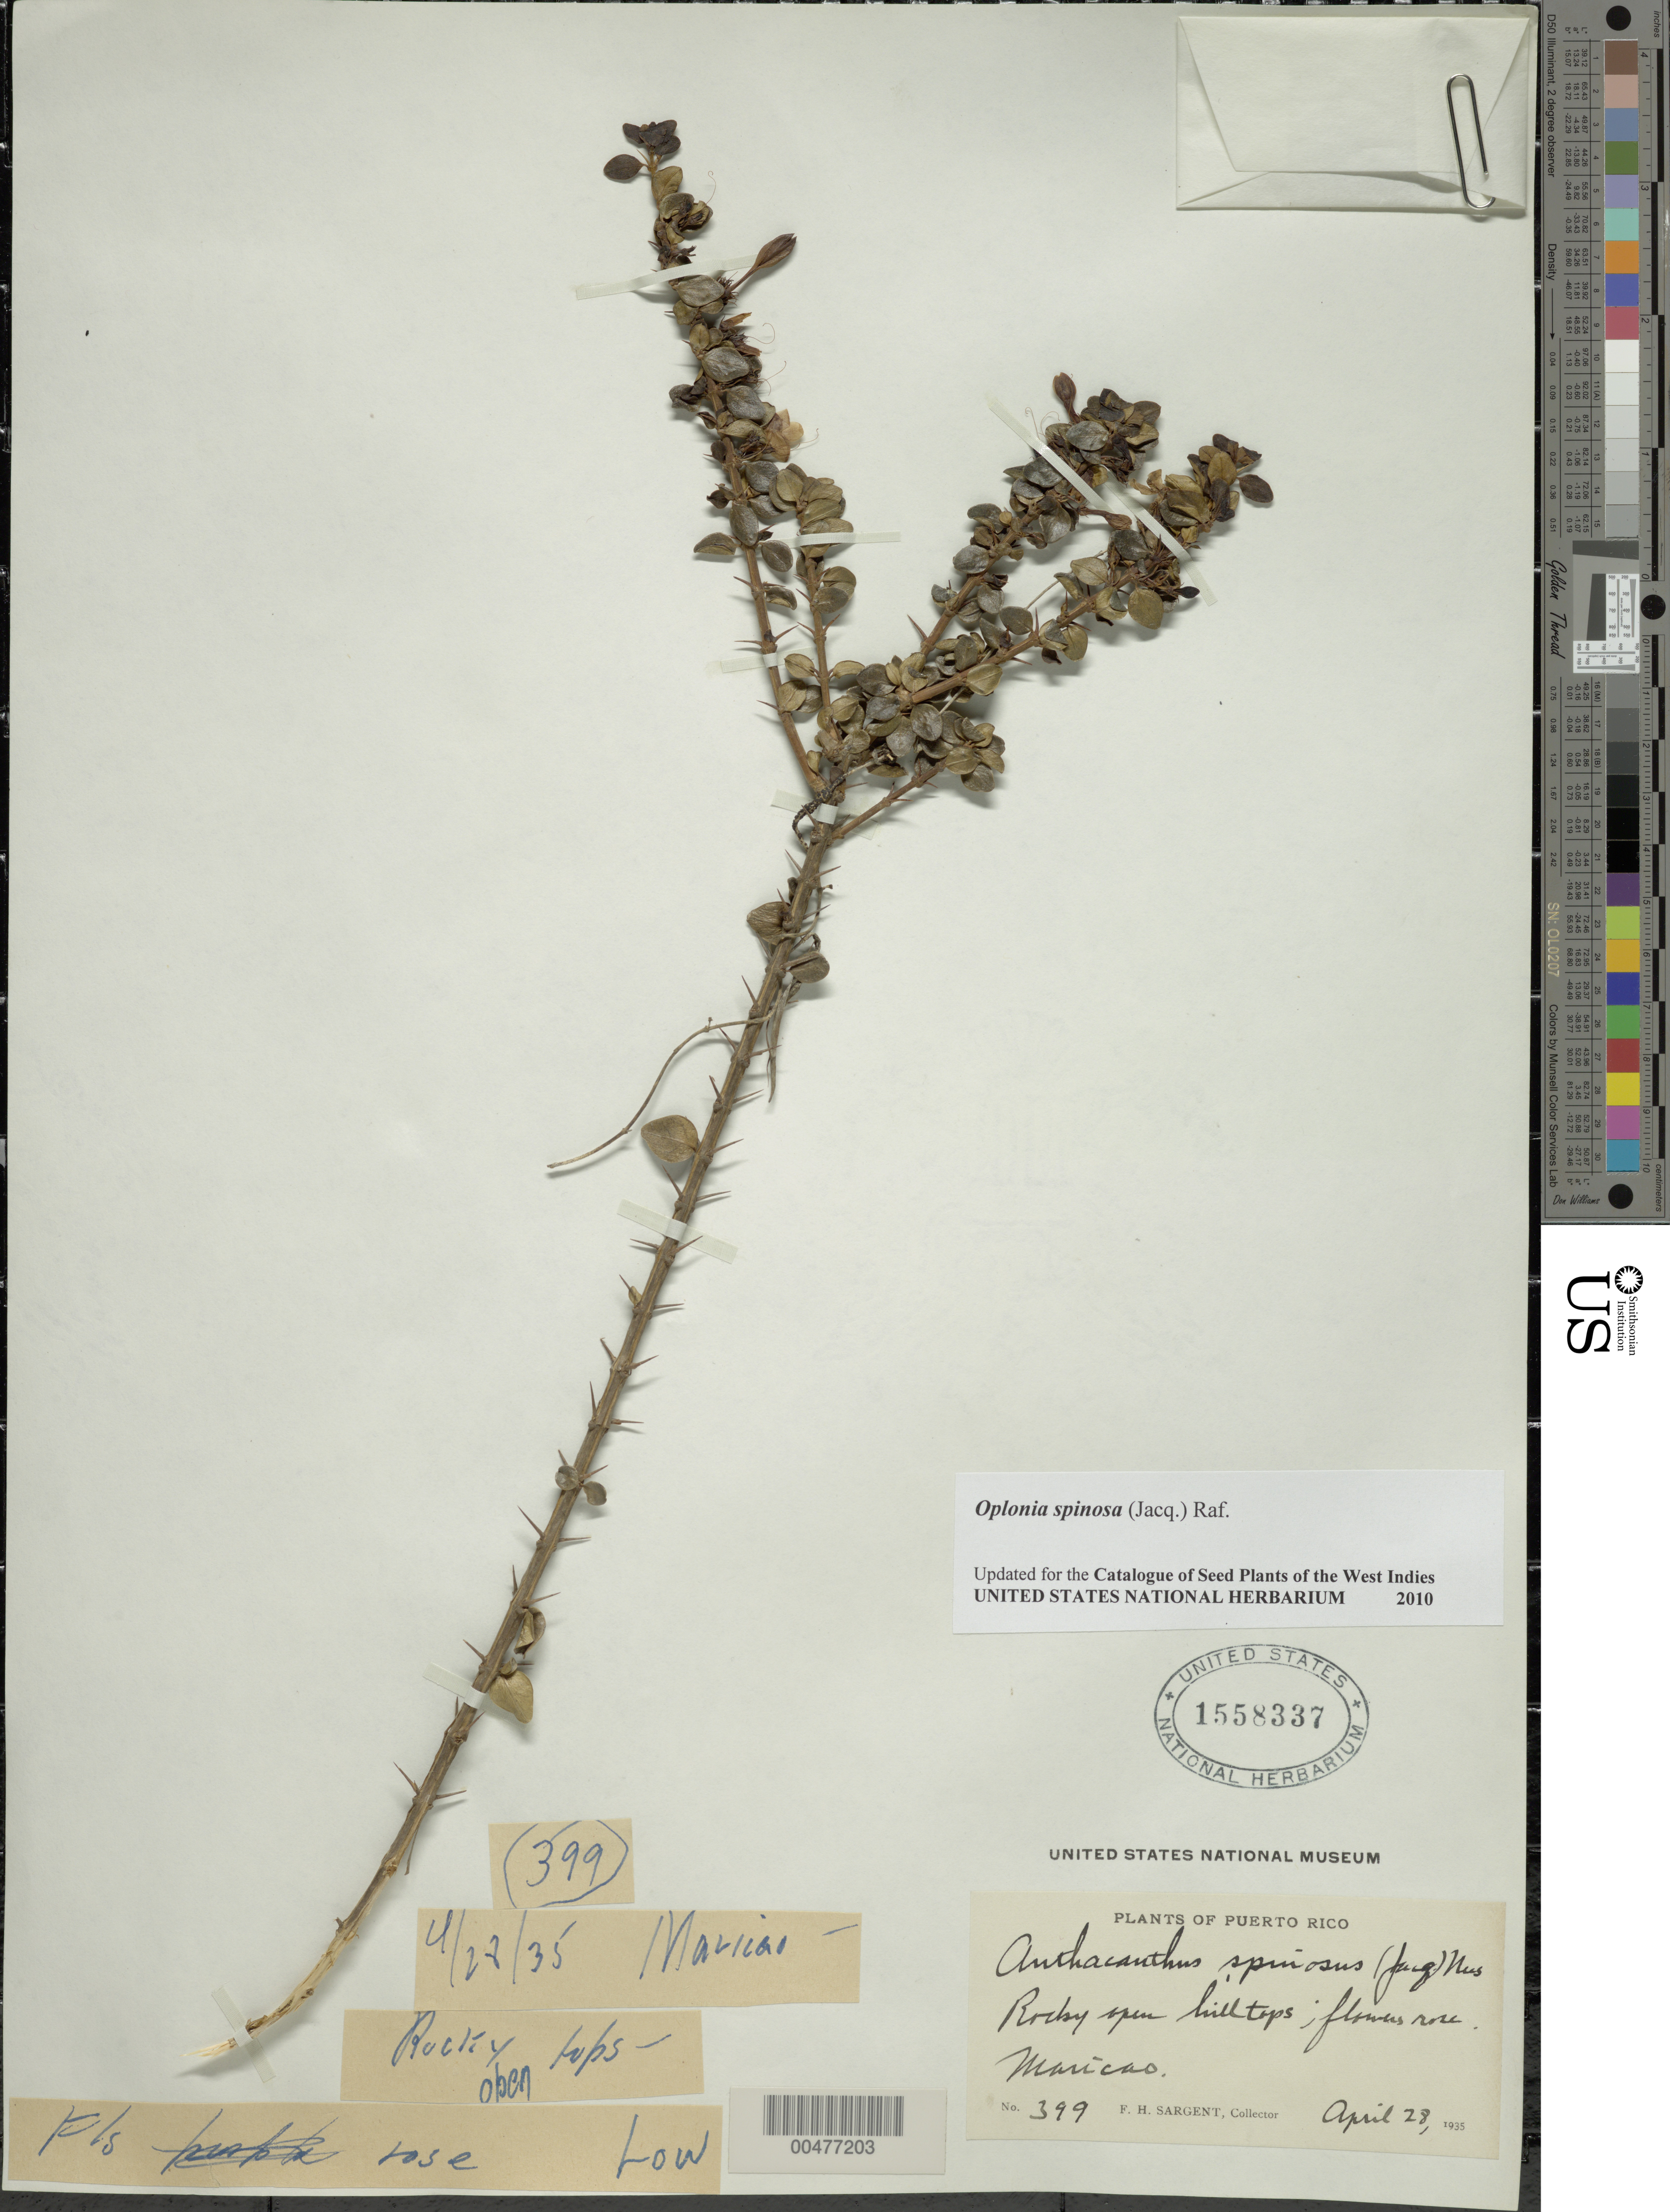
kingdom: Plantae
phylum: Tracheophyta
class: Magnoliopsida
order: Lamiales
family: Acanthaceae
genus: Oplonia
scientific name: Oplonia spinosa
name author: Raf.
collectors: F. H. Sargent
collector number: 399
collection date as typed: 28 Apr 1935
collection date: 1935-04-28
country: Puerto Rico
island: Greater Antilles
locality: Maricao. Rocky, open hilltops.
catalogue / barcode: US 1558337